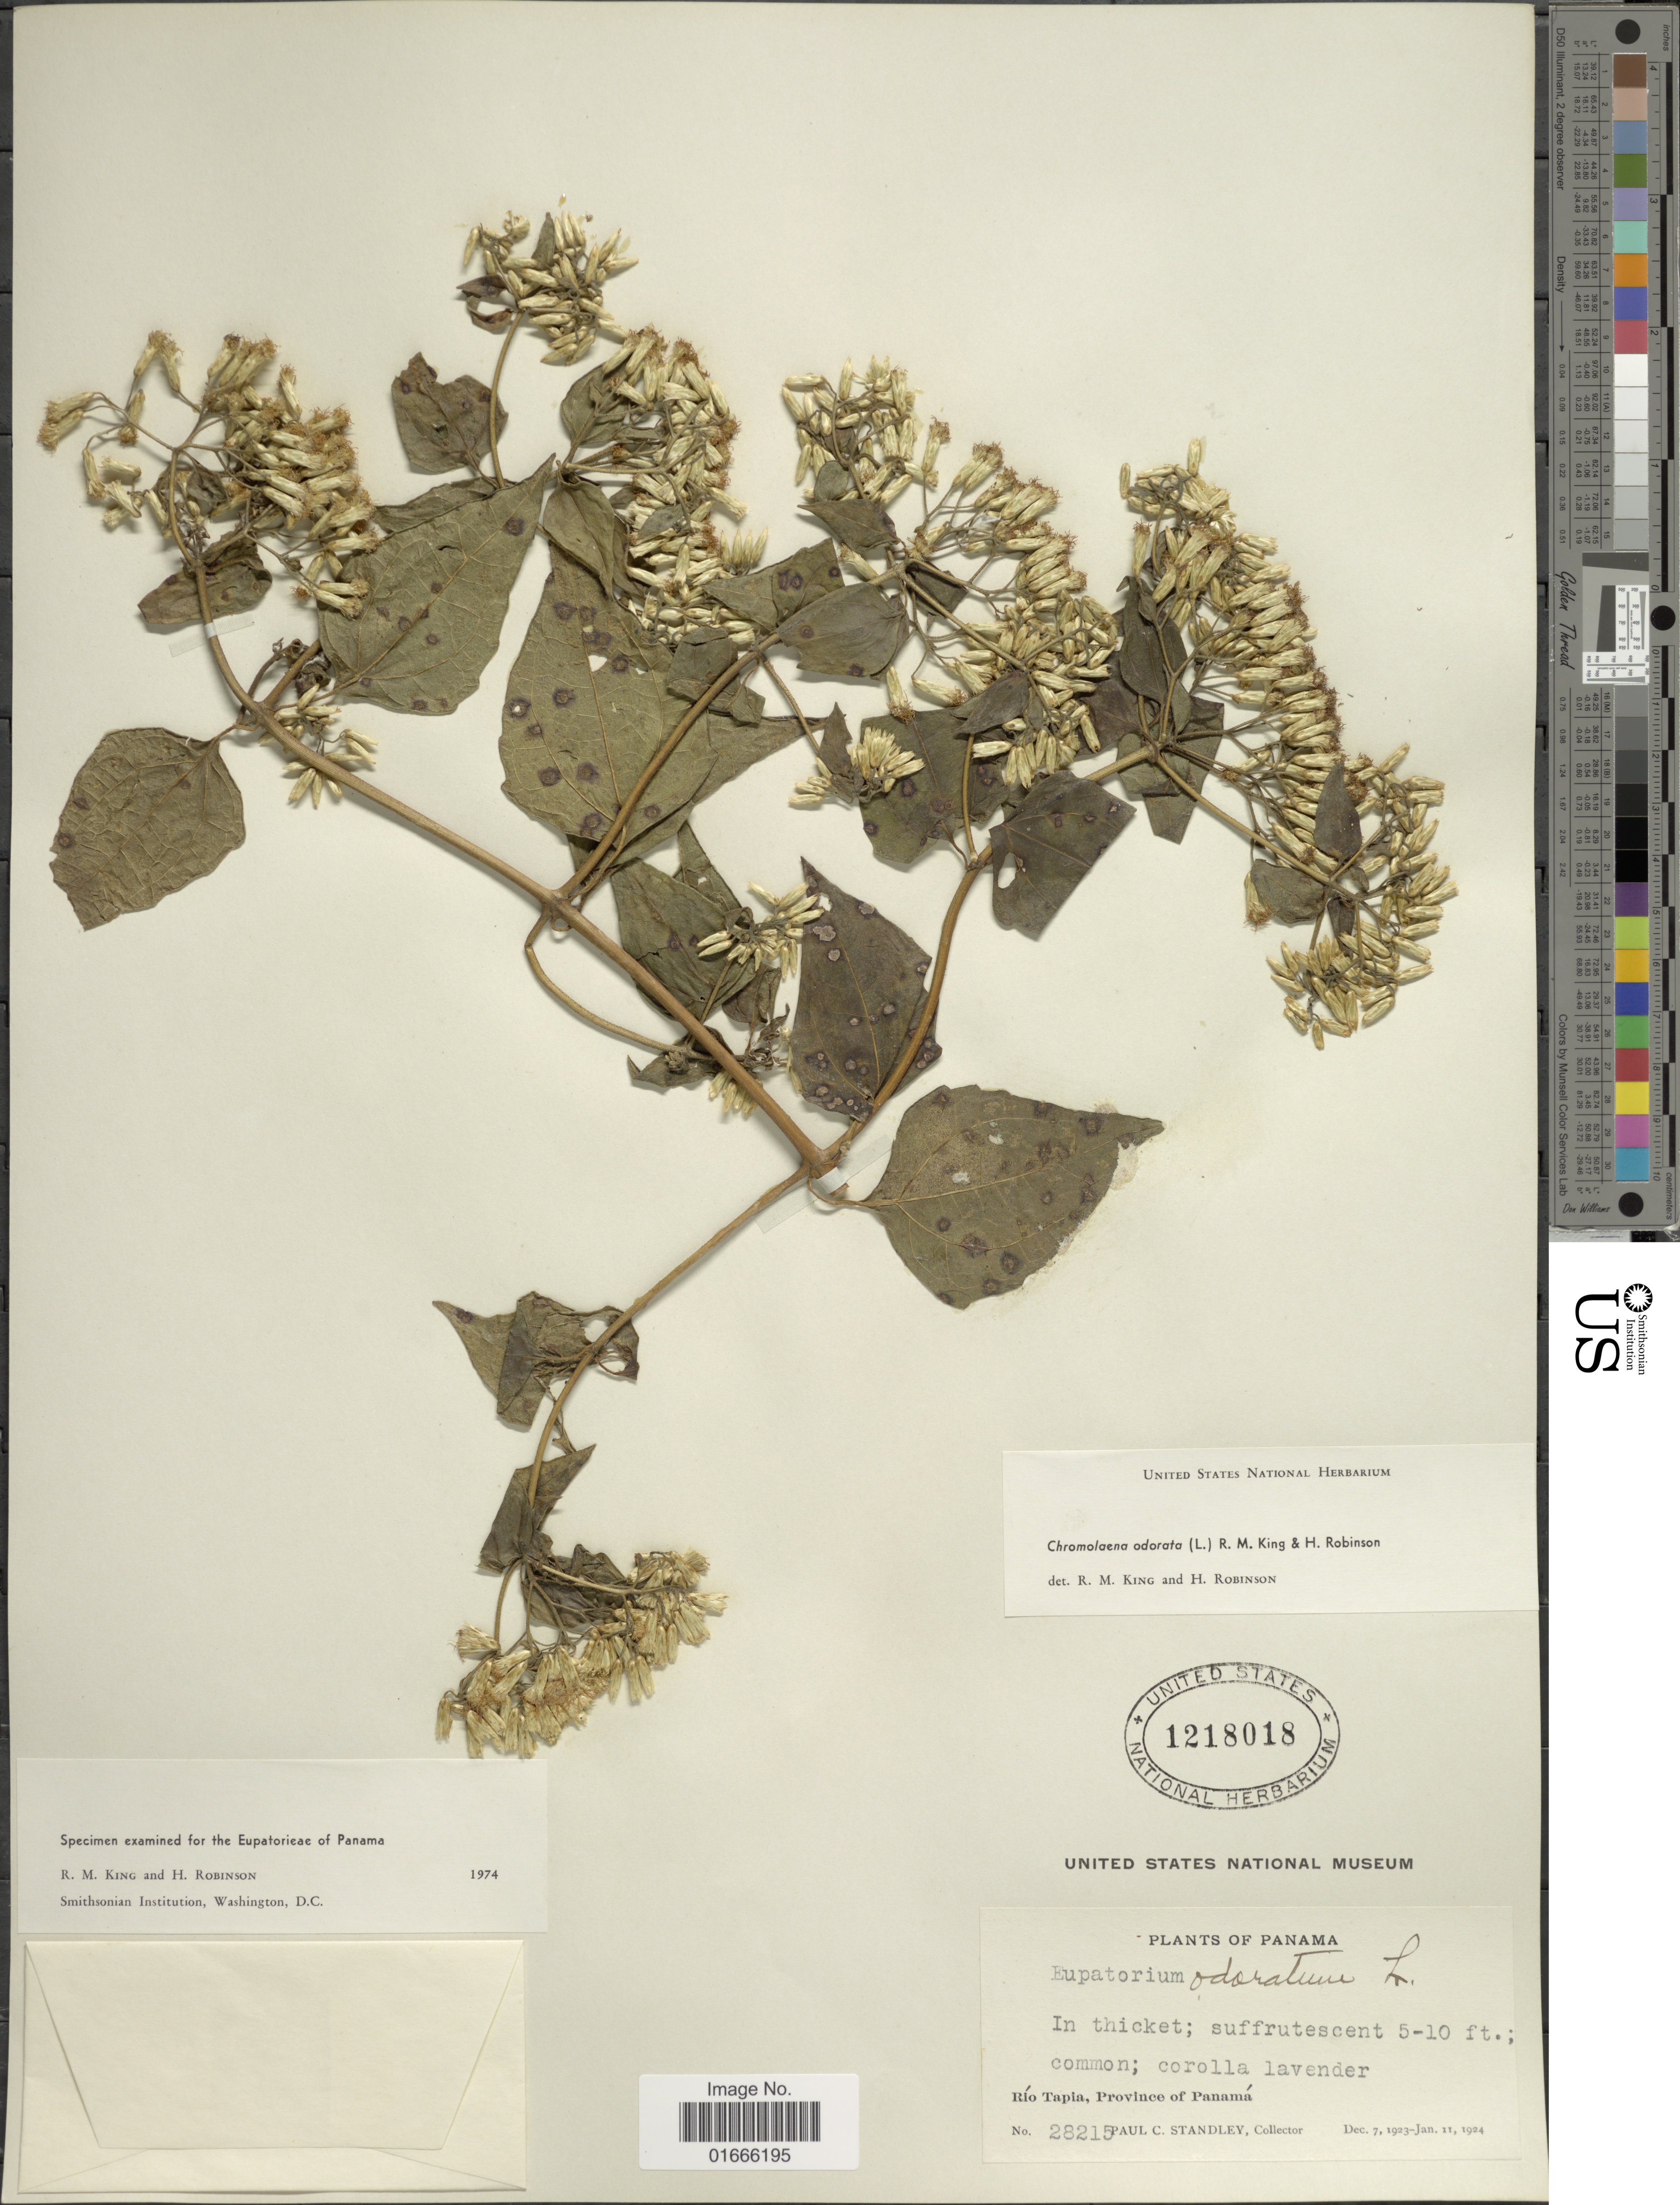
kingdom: Plantae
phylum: Tracheophyta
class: Magnoliopsida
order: Asterales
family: Asteraceae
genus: Chromolaena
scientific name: Chromolaena odorata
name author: (L.) R.M. King & H. Rob.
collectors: P. C. Standley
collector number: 28215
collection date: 1923-12-07/1924-01-11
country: Panama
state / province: Panamá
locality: Rio Tapia, Province of Panama.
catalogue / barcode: US 1218018